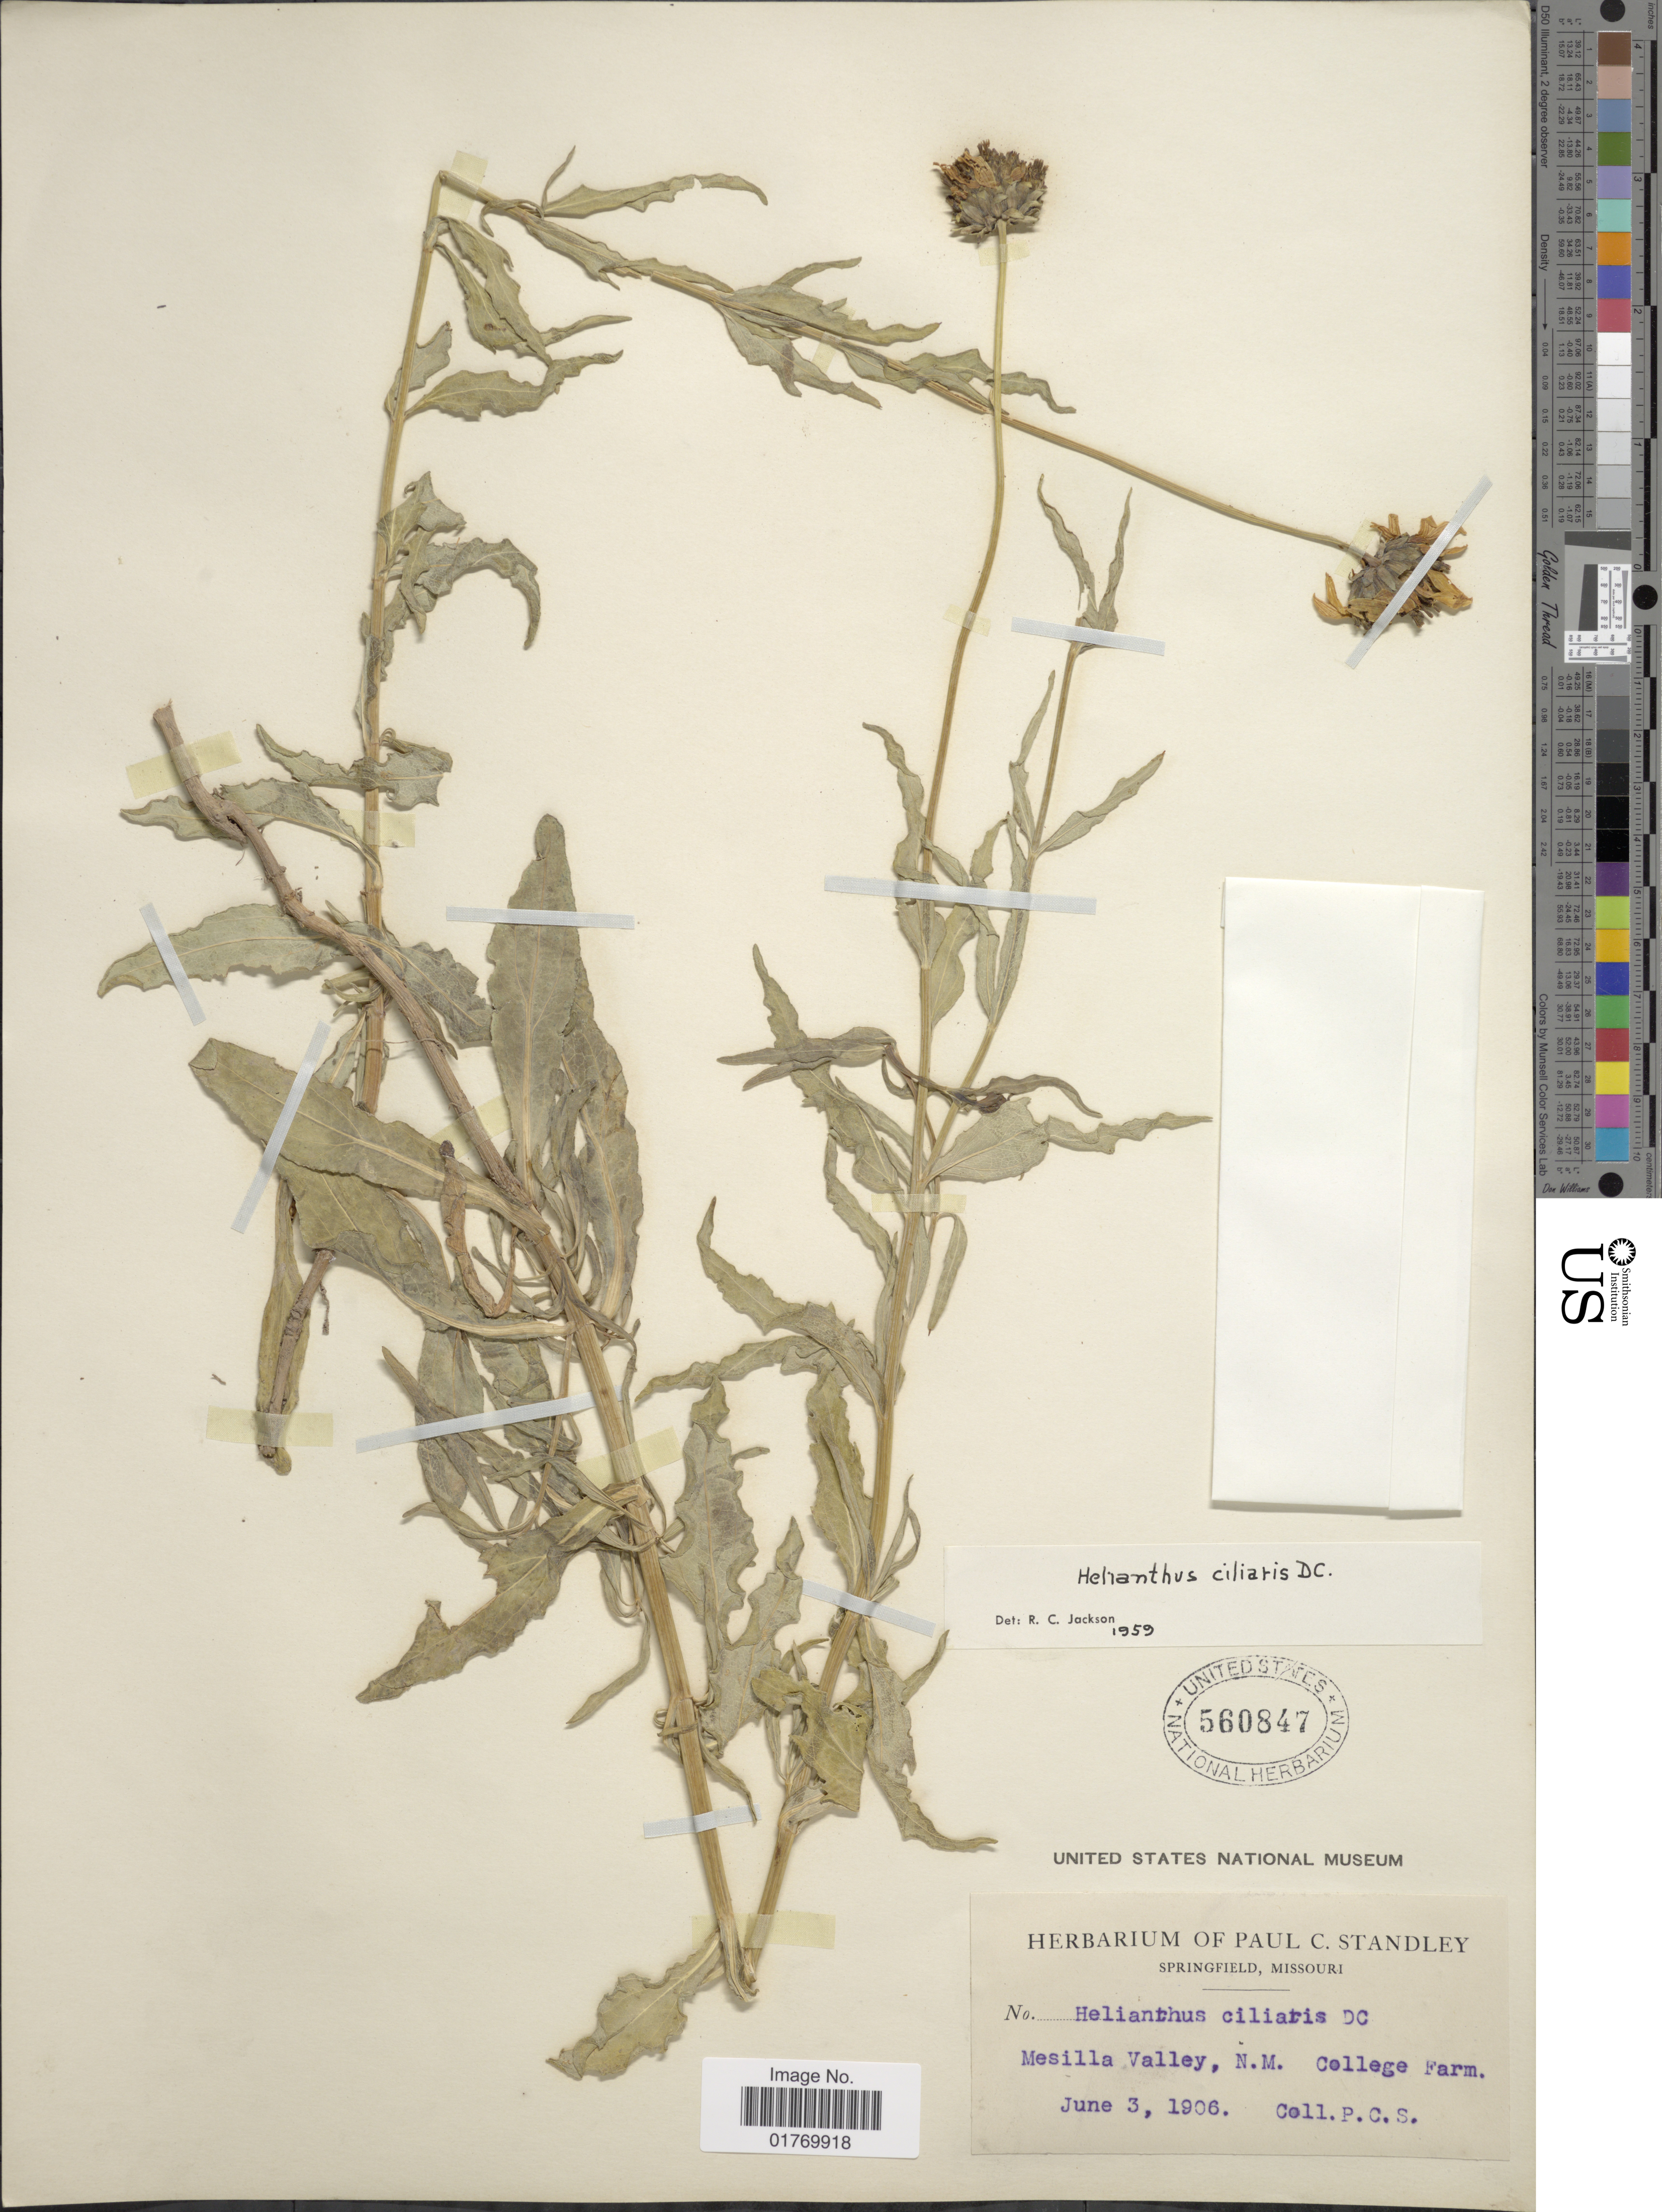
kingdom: Plantae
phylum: Tracheophyta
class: Magnoliopsida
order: Asterales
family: Asteraceae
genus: Helianthus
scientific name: Helianthus ciliaris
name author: DC.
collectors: P. C. Standley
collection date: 1906-03-06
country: United States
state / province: Missouri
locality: Springfield, Mesilla Valley, N. M., College Farm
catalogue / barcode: US 560847